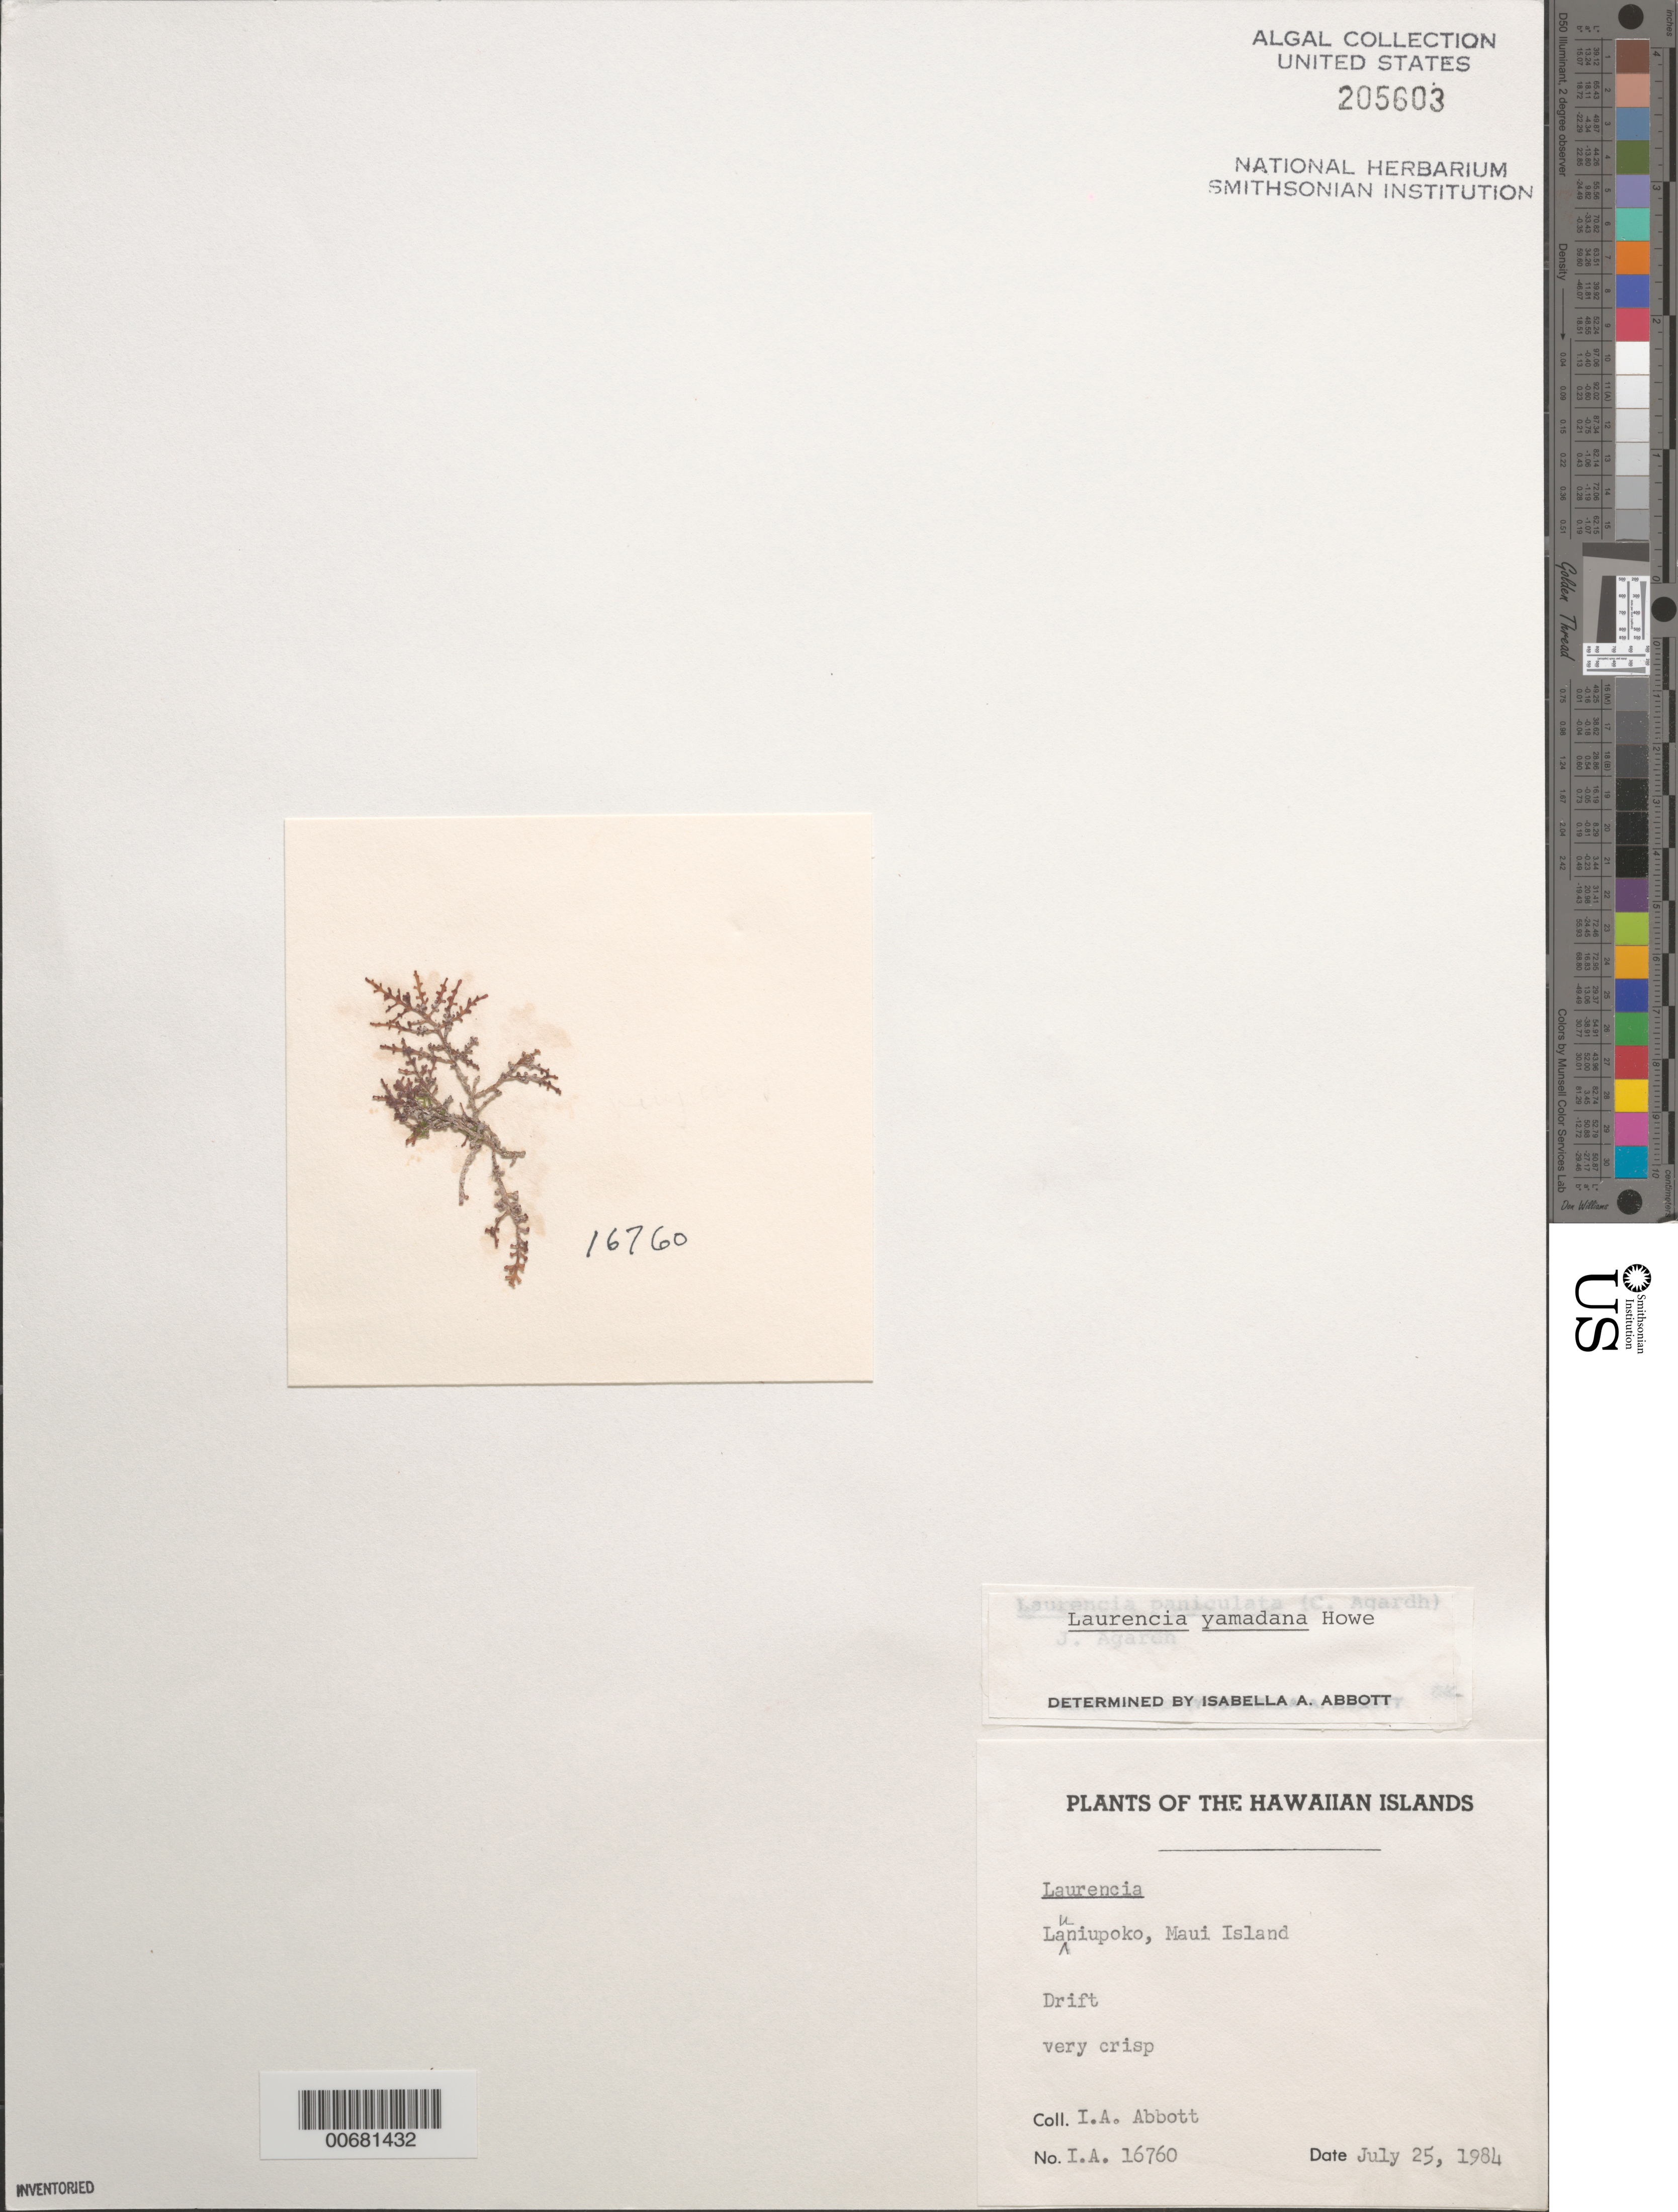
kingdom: Plantae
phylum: Rhodophyta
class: Florideophyceae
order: Ceramiales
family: Rhodomelaceae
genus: Palisada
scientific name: Palisada yamadana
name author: (M. Howe) K.W. Nam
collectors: I. A. Abbott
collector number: IAA 16760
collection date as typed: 25 Jul 1984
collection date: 1984-07-25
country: United States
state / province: Hawaii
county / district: Maui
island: Maui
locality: Launiupoko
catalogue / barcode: US 205603